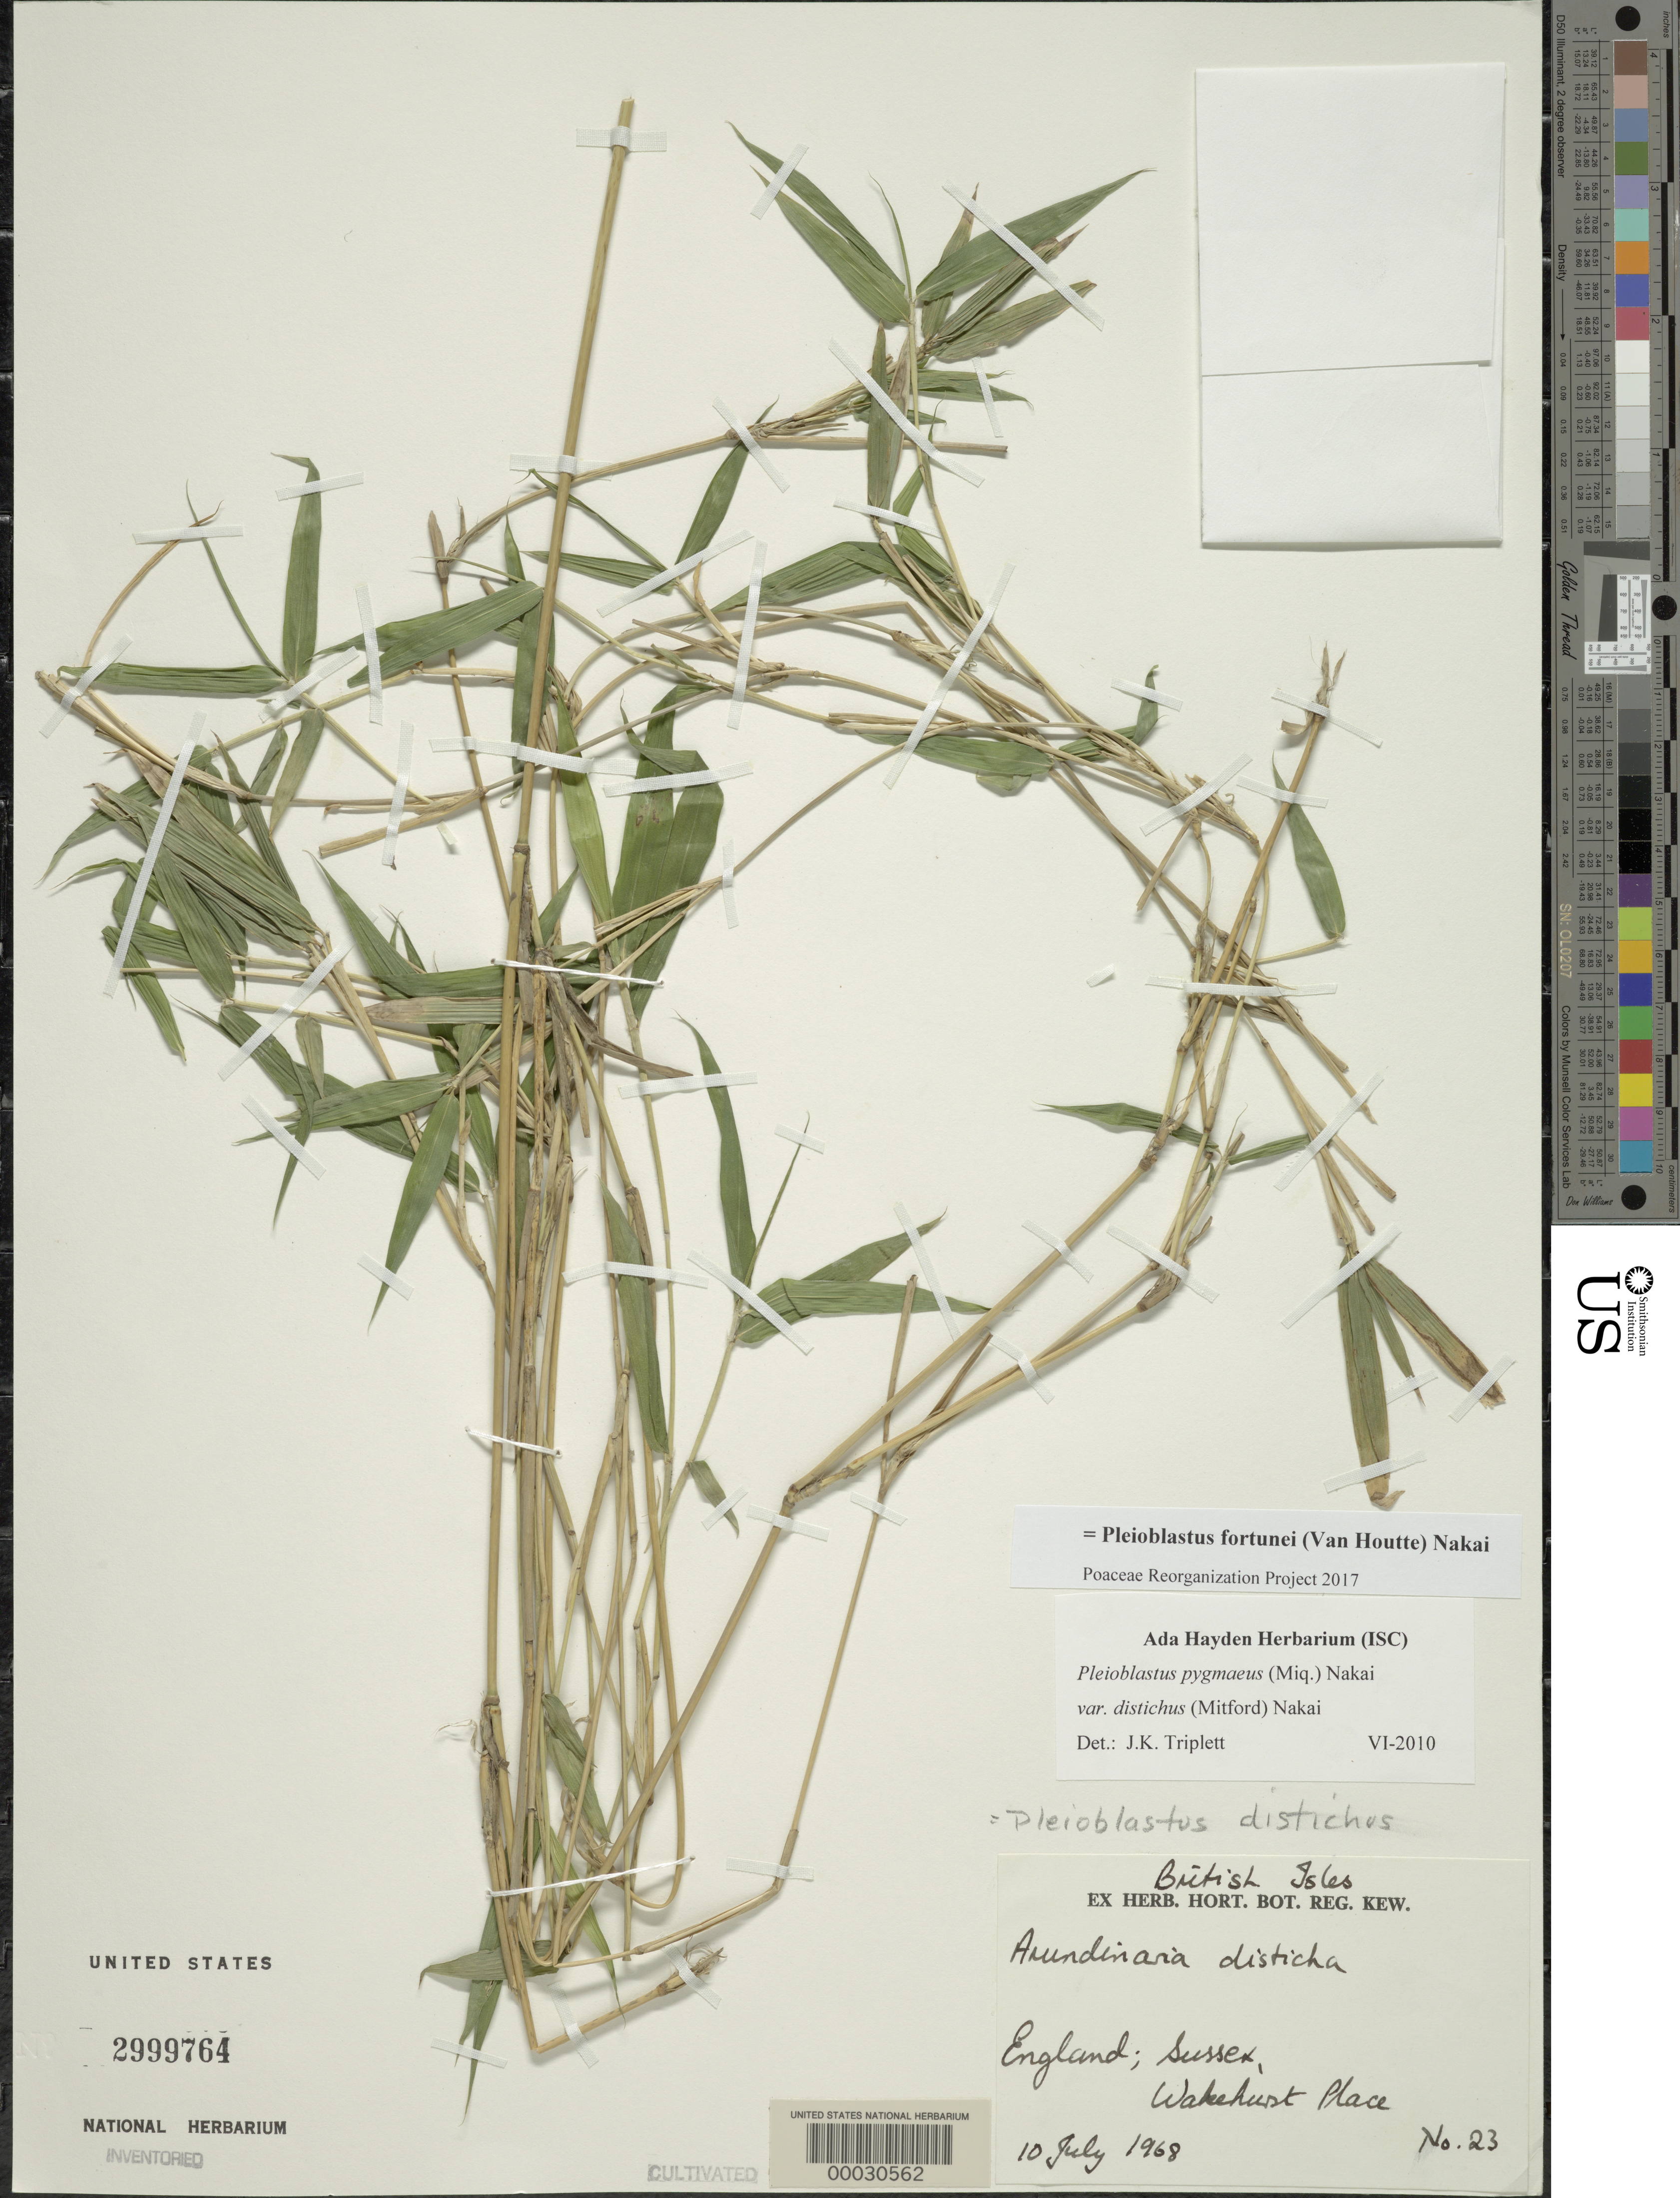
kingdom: Plantae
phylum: Tracheophyta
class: Liliopsida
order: Poales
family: Poaceae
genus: Pleioblastus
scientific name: Pleioblastus fortunei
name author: (Van Houtte) Nakai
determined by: Poaceae Reorganization Project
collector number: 23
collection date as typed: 10 Jul 1968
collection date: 1968-07-10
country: United Kingdom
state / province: England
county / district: East Sussex / West Sussex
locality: Wakehurst place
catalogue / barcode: US 2999764